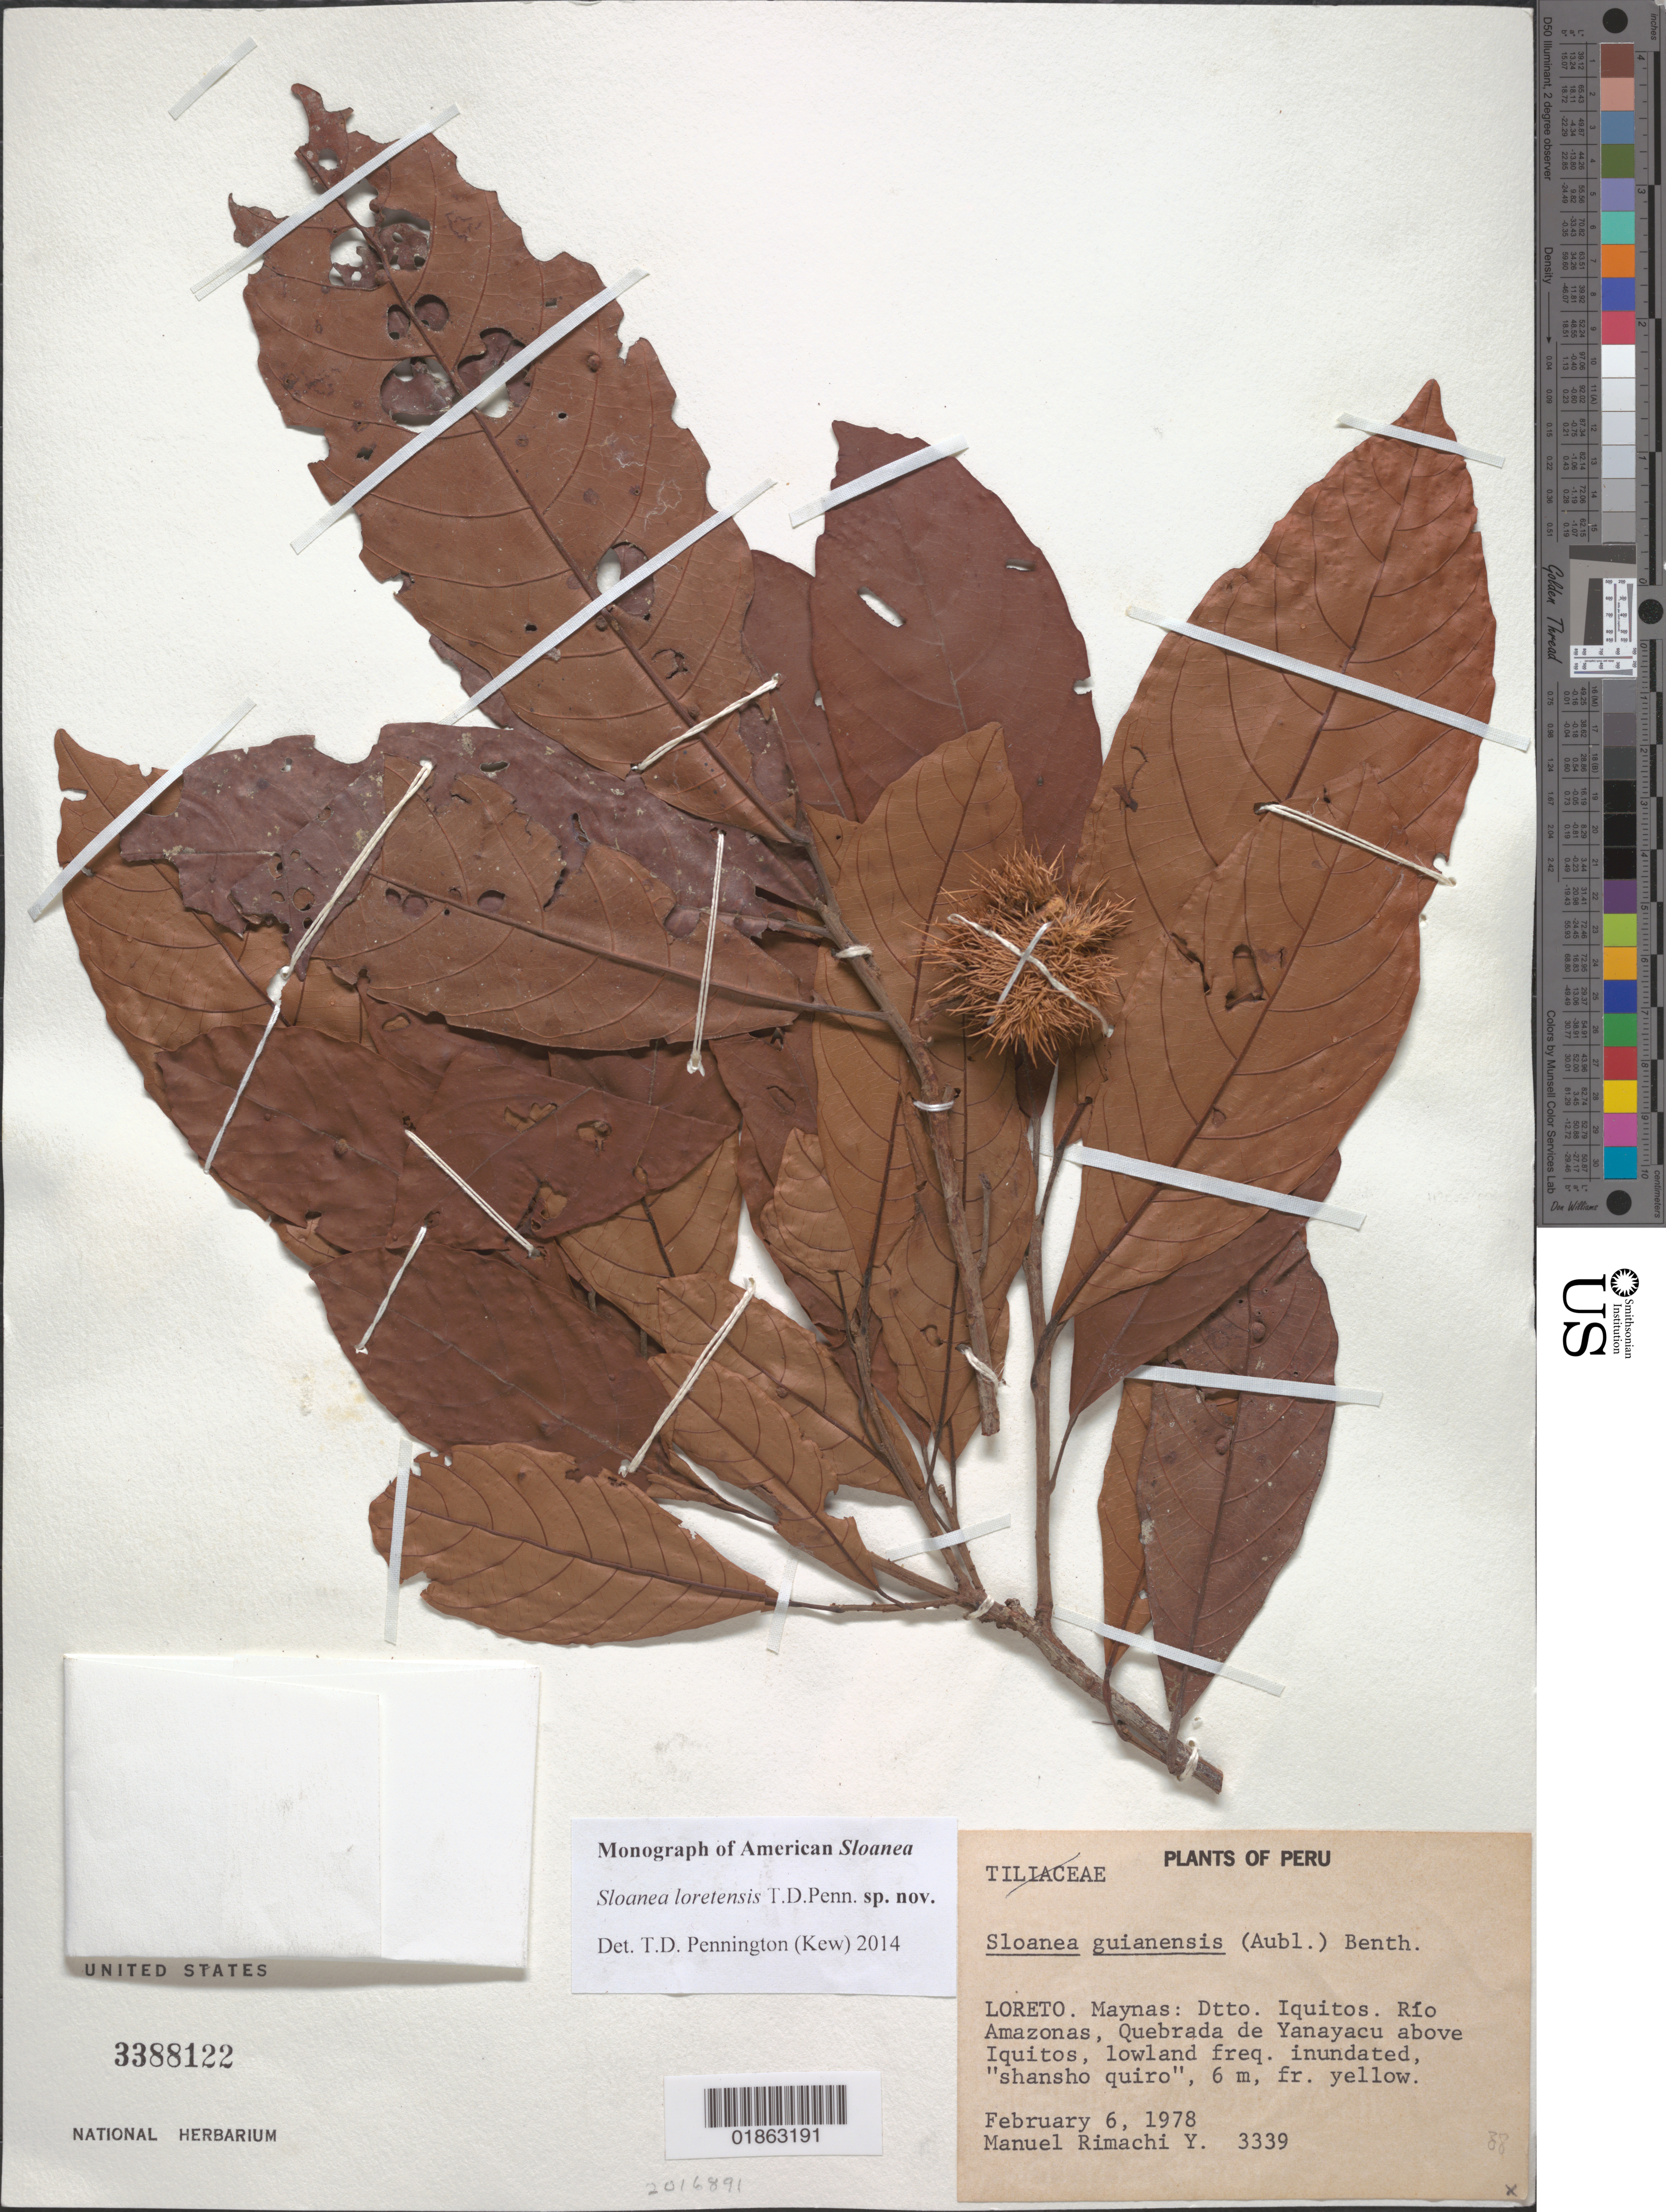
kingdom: Plantae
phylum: Tracheophyta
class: Magnoliopsida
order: Oxalidales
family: Elaeocarpaceae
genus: Sloanea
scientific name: Sloanea loretensis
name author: T.D. Penn.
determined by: Pennington, T. D., (K)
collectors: M. Rimachi Y.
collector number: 3339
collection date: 1978-02-06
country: Peru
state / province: Loreto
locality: Loreto. Maynas: Dtto. Iquitos. Río Amazonas, Quebrada de Yanayacu above Iquitos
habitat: lowland.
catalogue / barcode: US 3388122